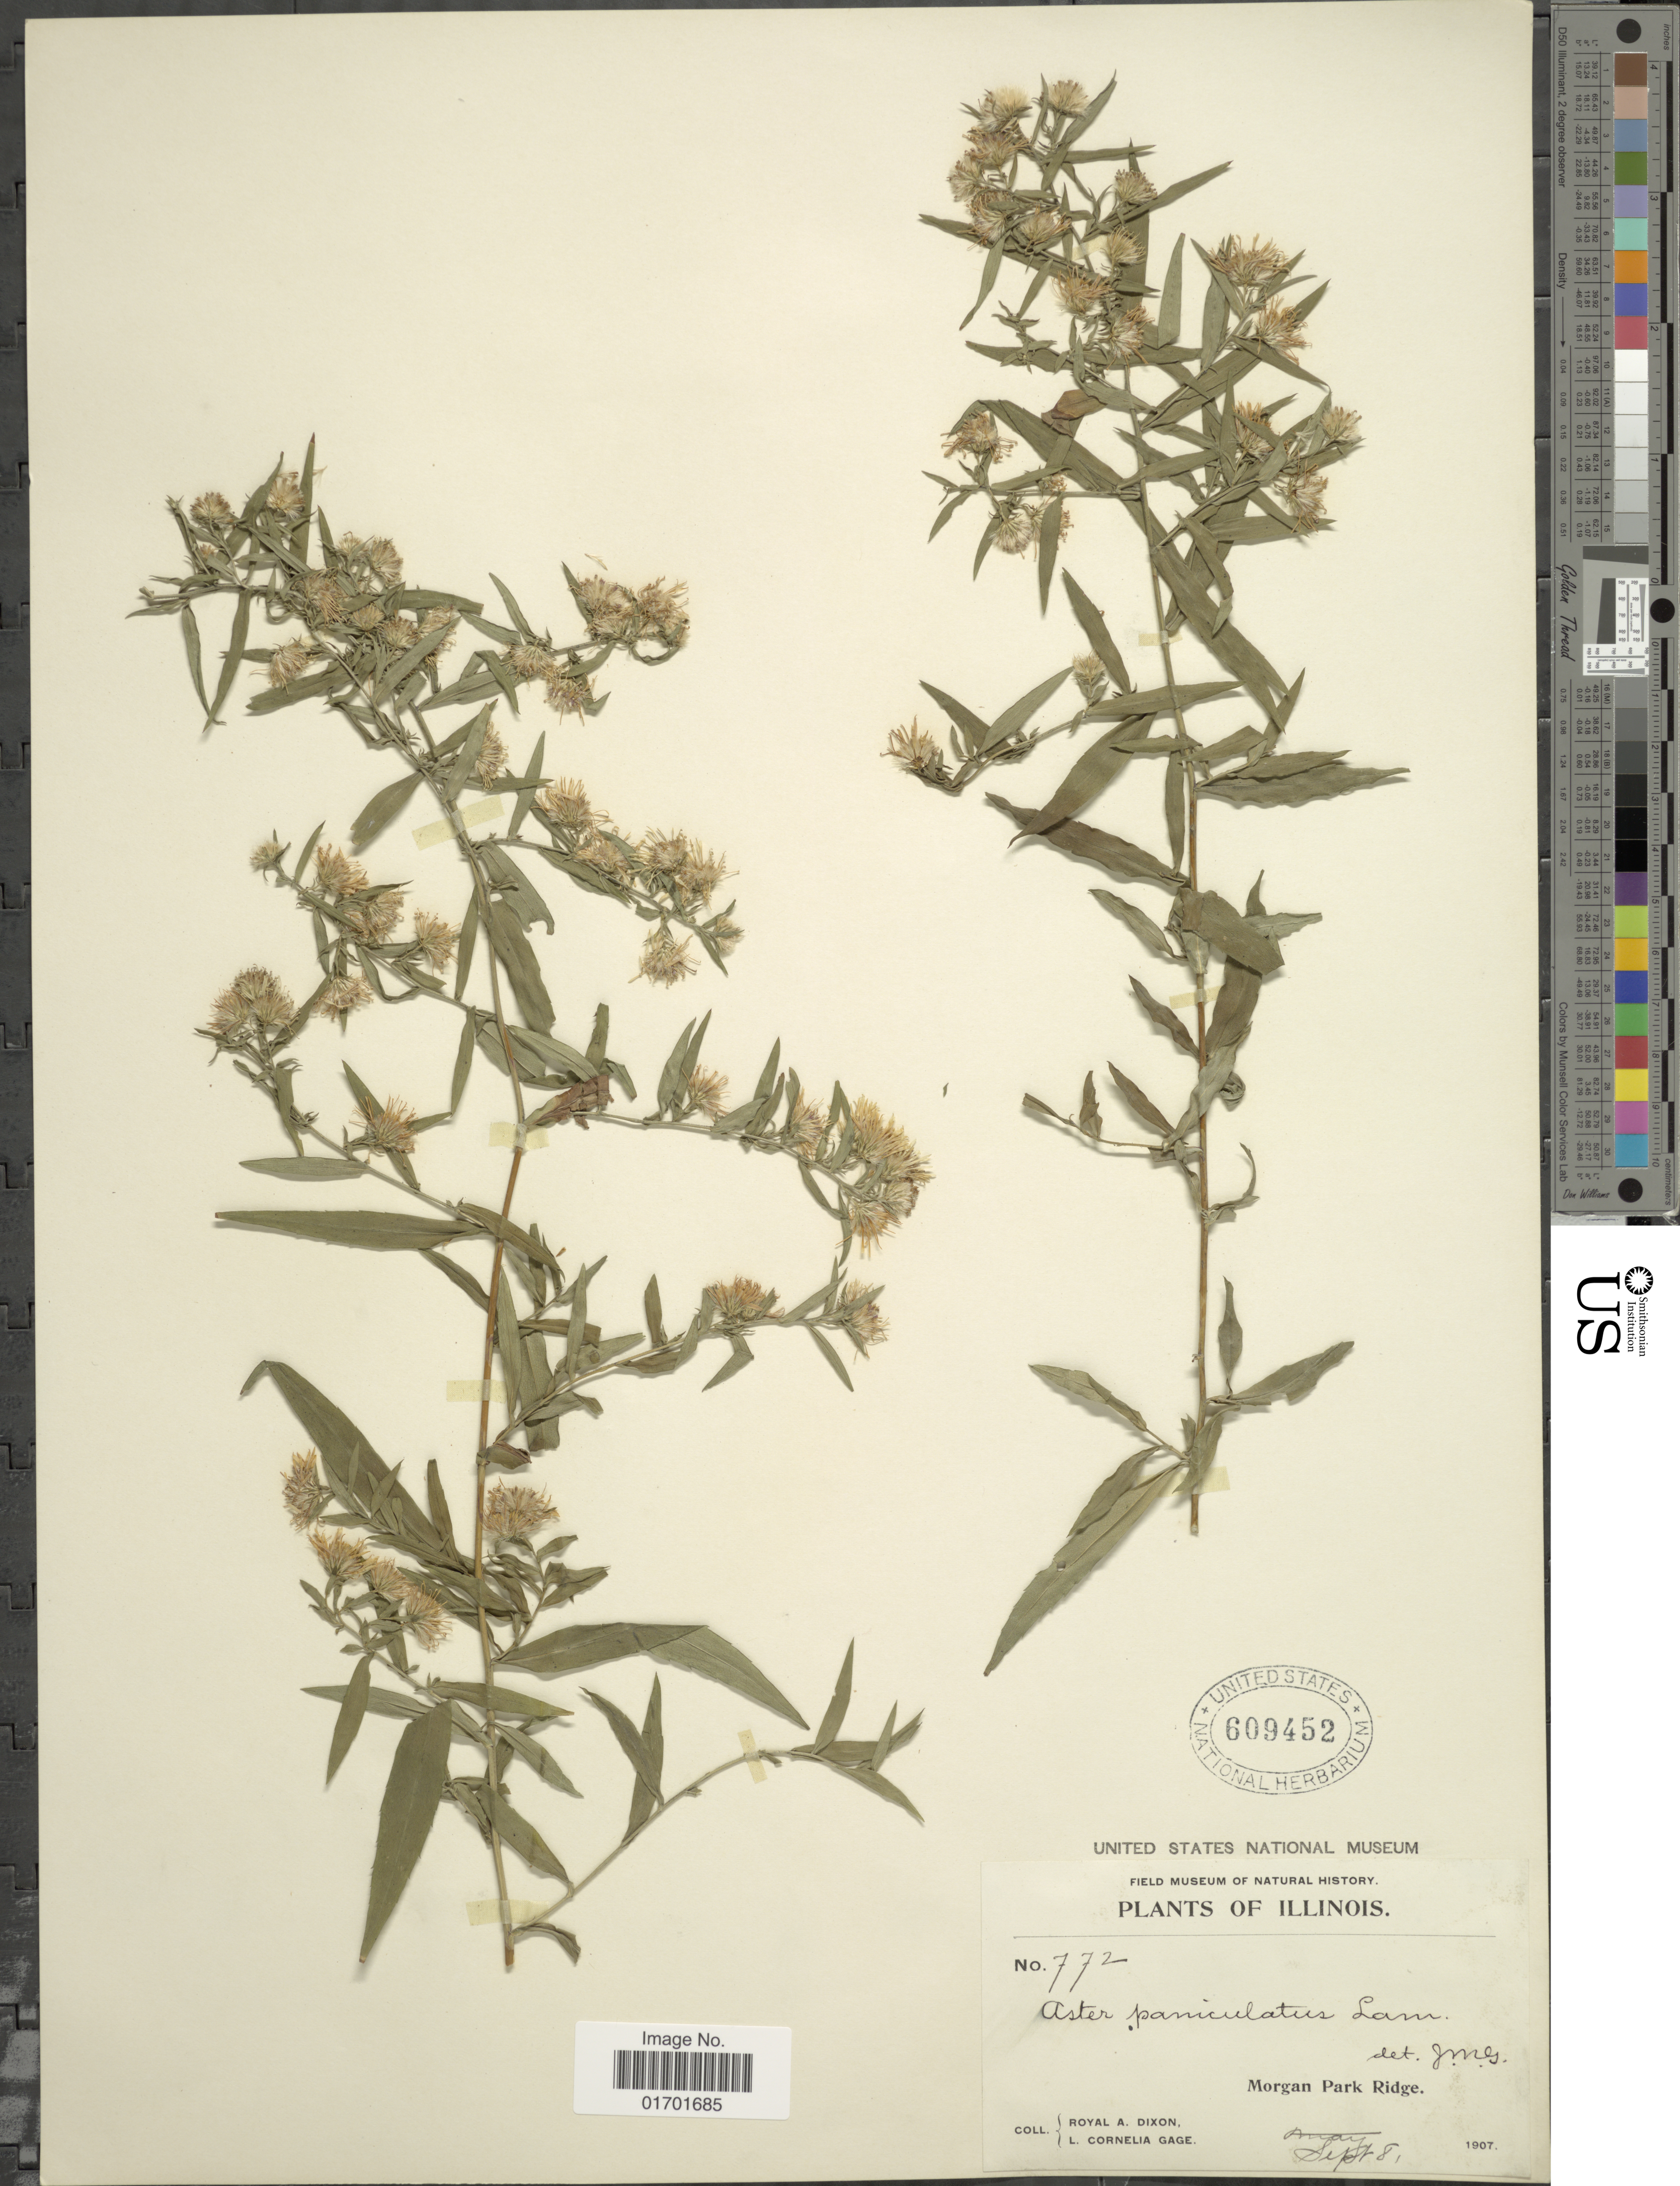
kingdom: Plantae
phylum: Tracheophyta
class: Magnoliopsida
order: Asterales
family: Asteraceae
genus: Symphyotrichum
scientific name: Symphyotrichum lanceolatum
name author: (Willd.) G.L. Nesom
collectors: R. A. Dixon & L. Gage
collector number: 772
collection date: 1907-09-08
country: United States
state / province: Illinois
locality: Morgan Park Ridge.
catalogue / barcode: US 609452